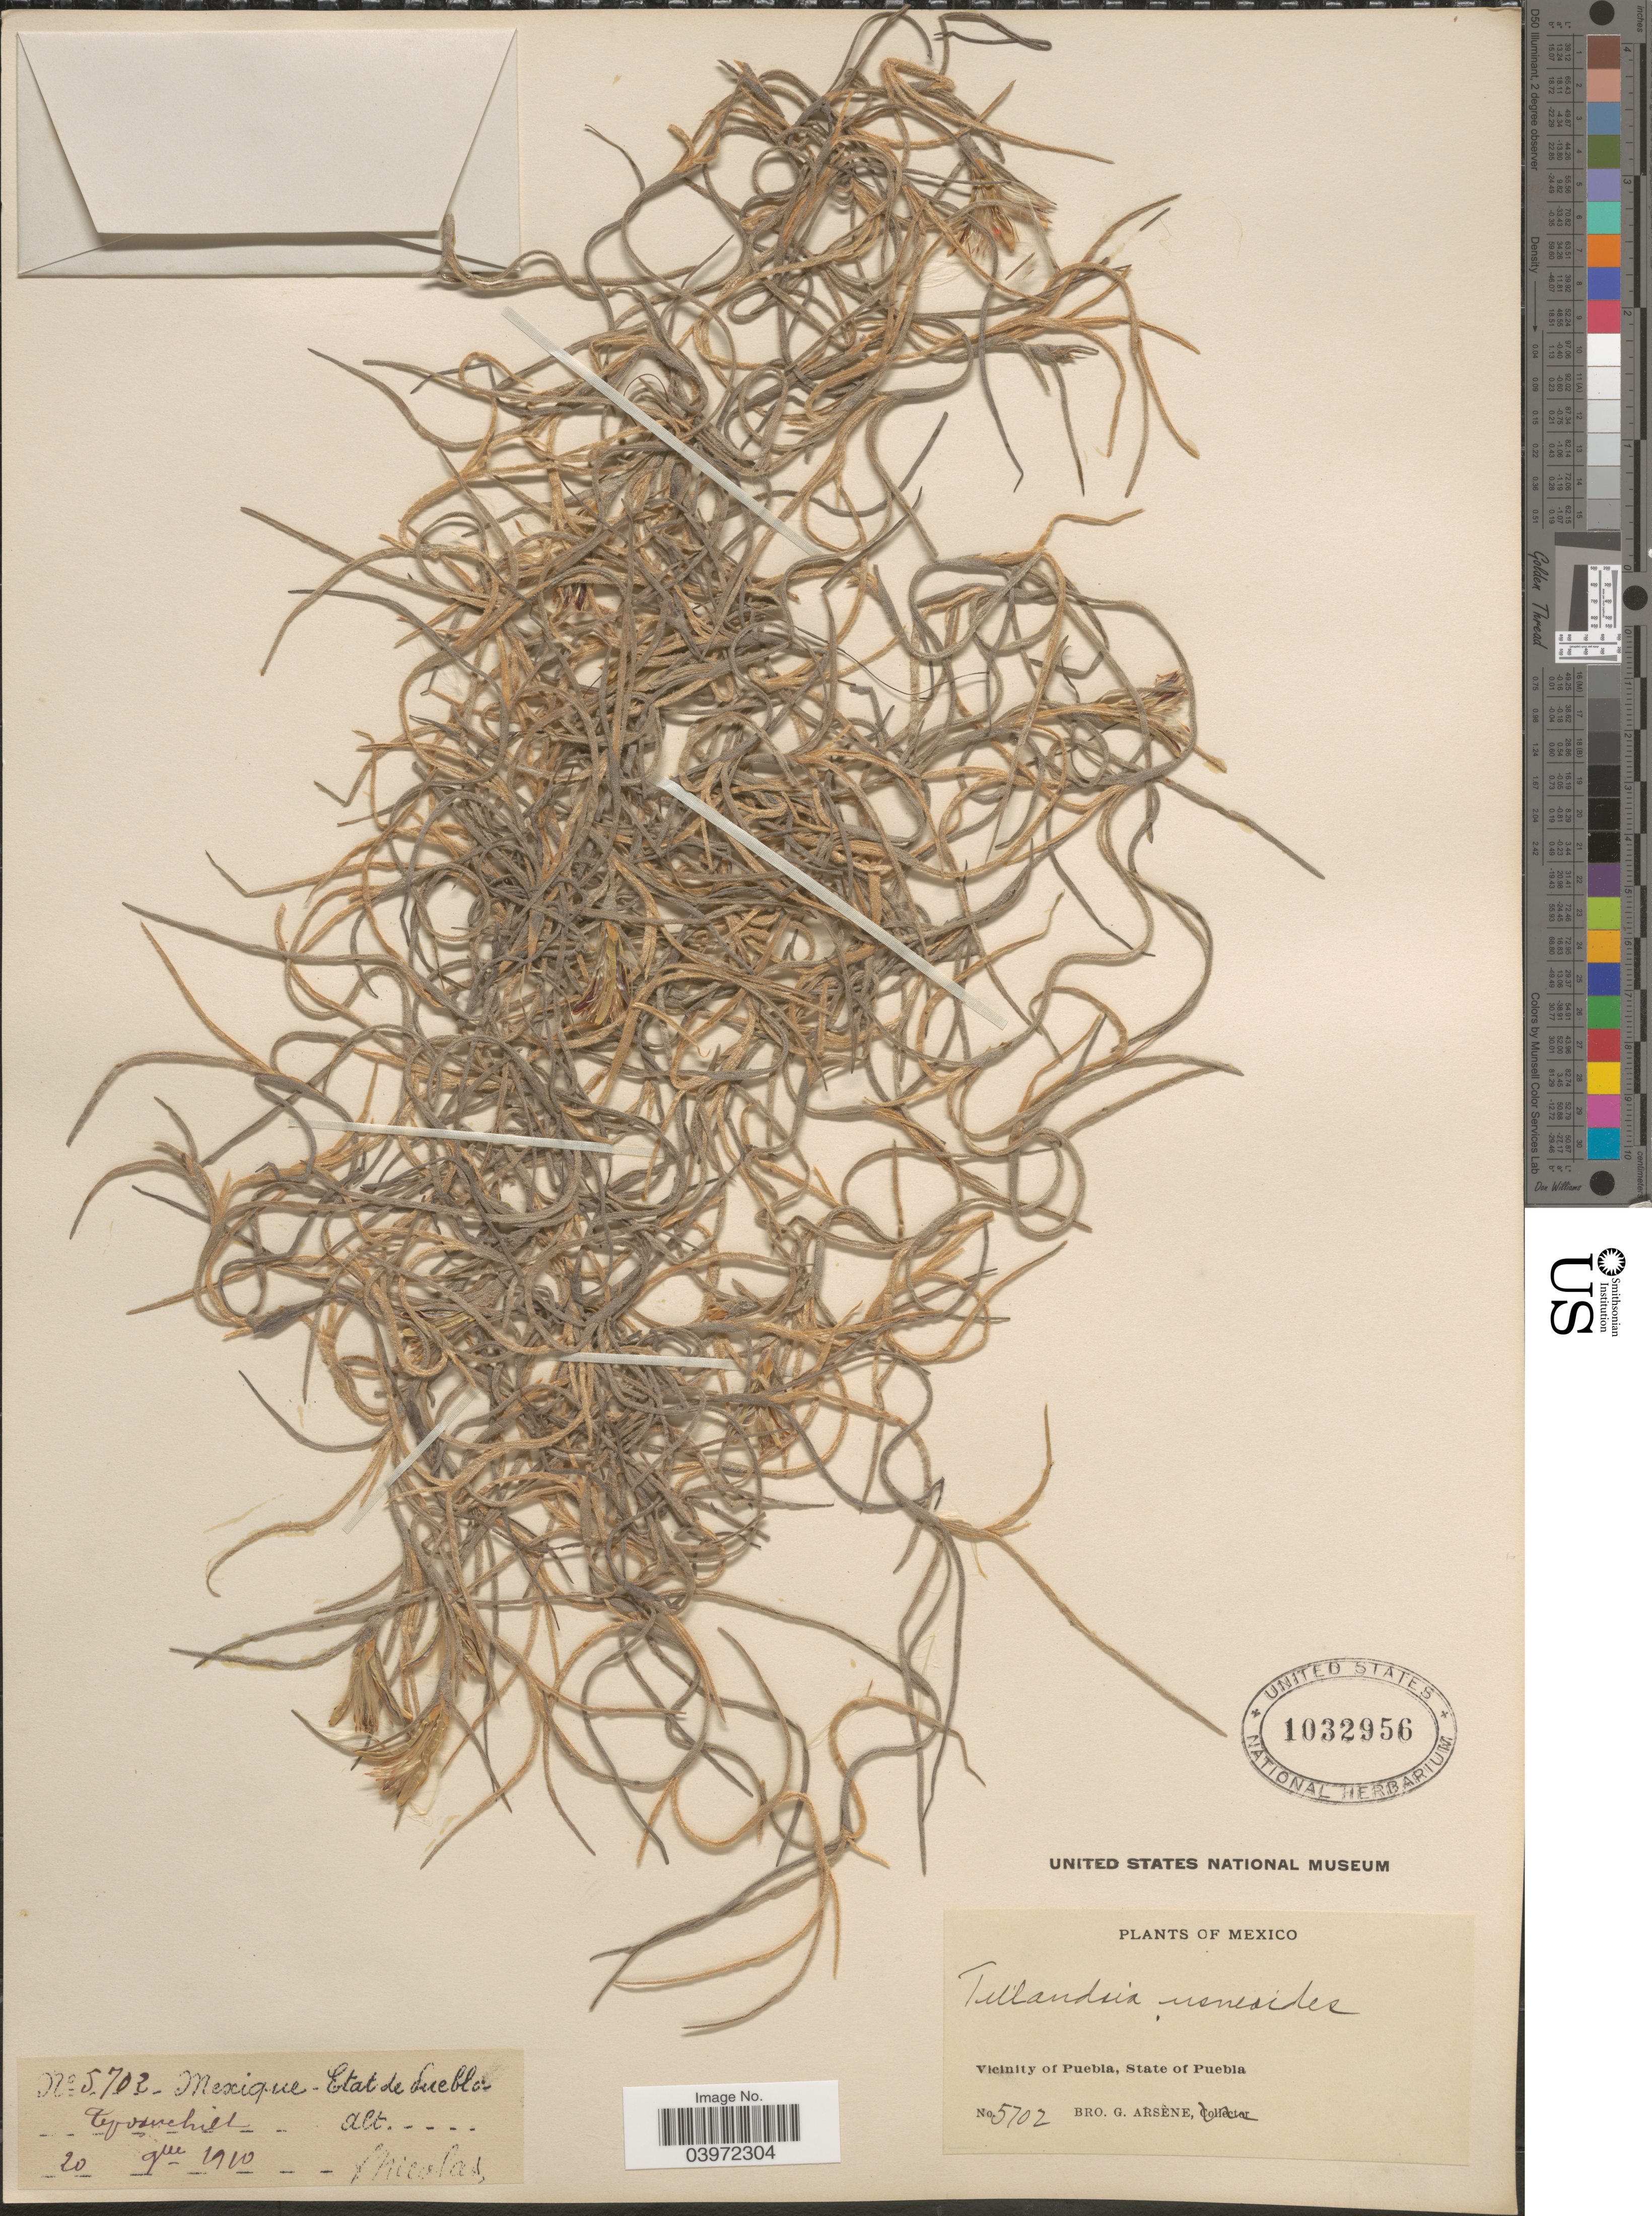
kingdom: Plantae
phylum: Tracheophyta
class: Liliopsida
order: Poales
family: Bromeliaceae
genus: Tillandsia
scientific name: Tillandsia usneoides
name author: (L.) L.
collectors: F. Nicolas & Bro. G. Arsène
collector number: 5702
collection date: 1910-12-20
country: Mexico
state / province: Puebla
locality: Vicinity of Puebla. Tepoxúchitl.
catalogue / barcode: US 1032956